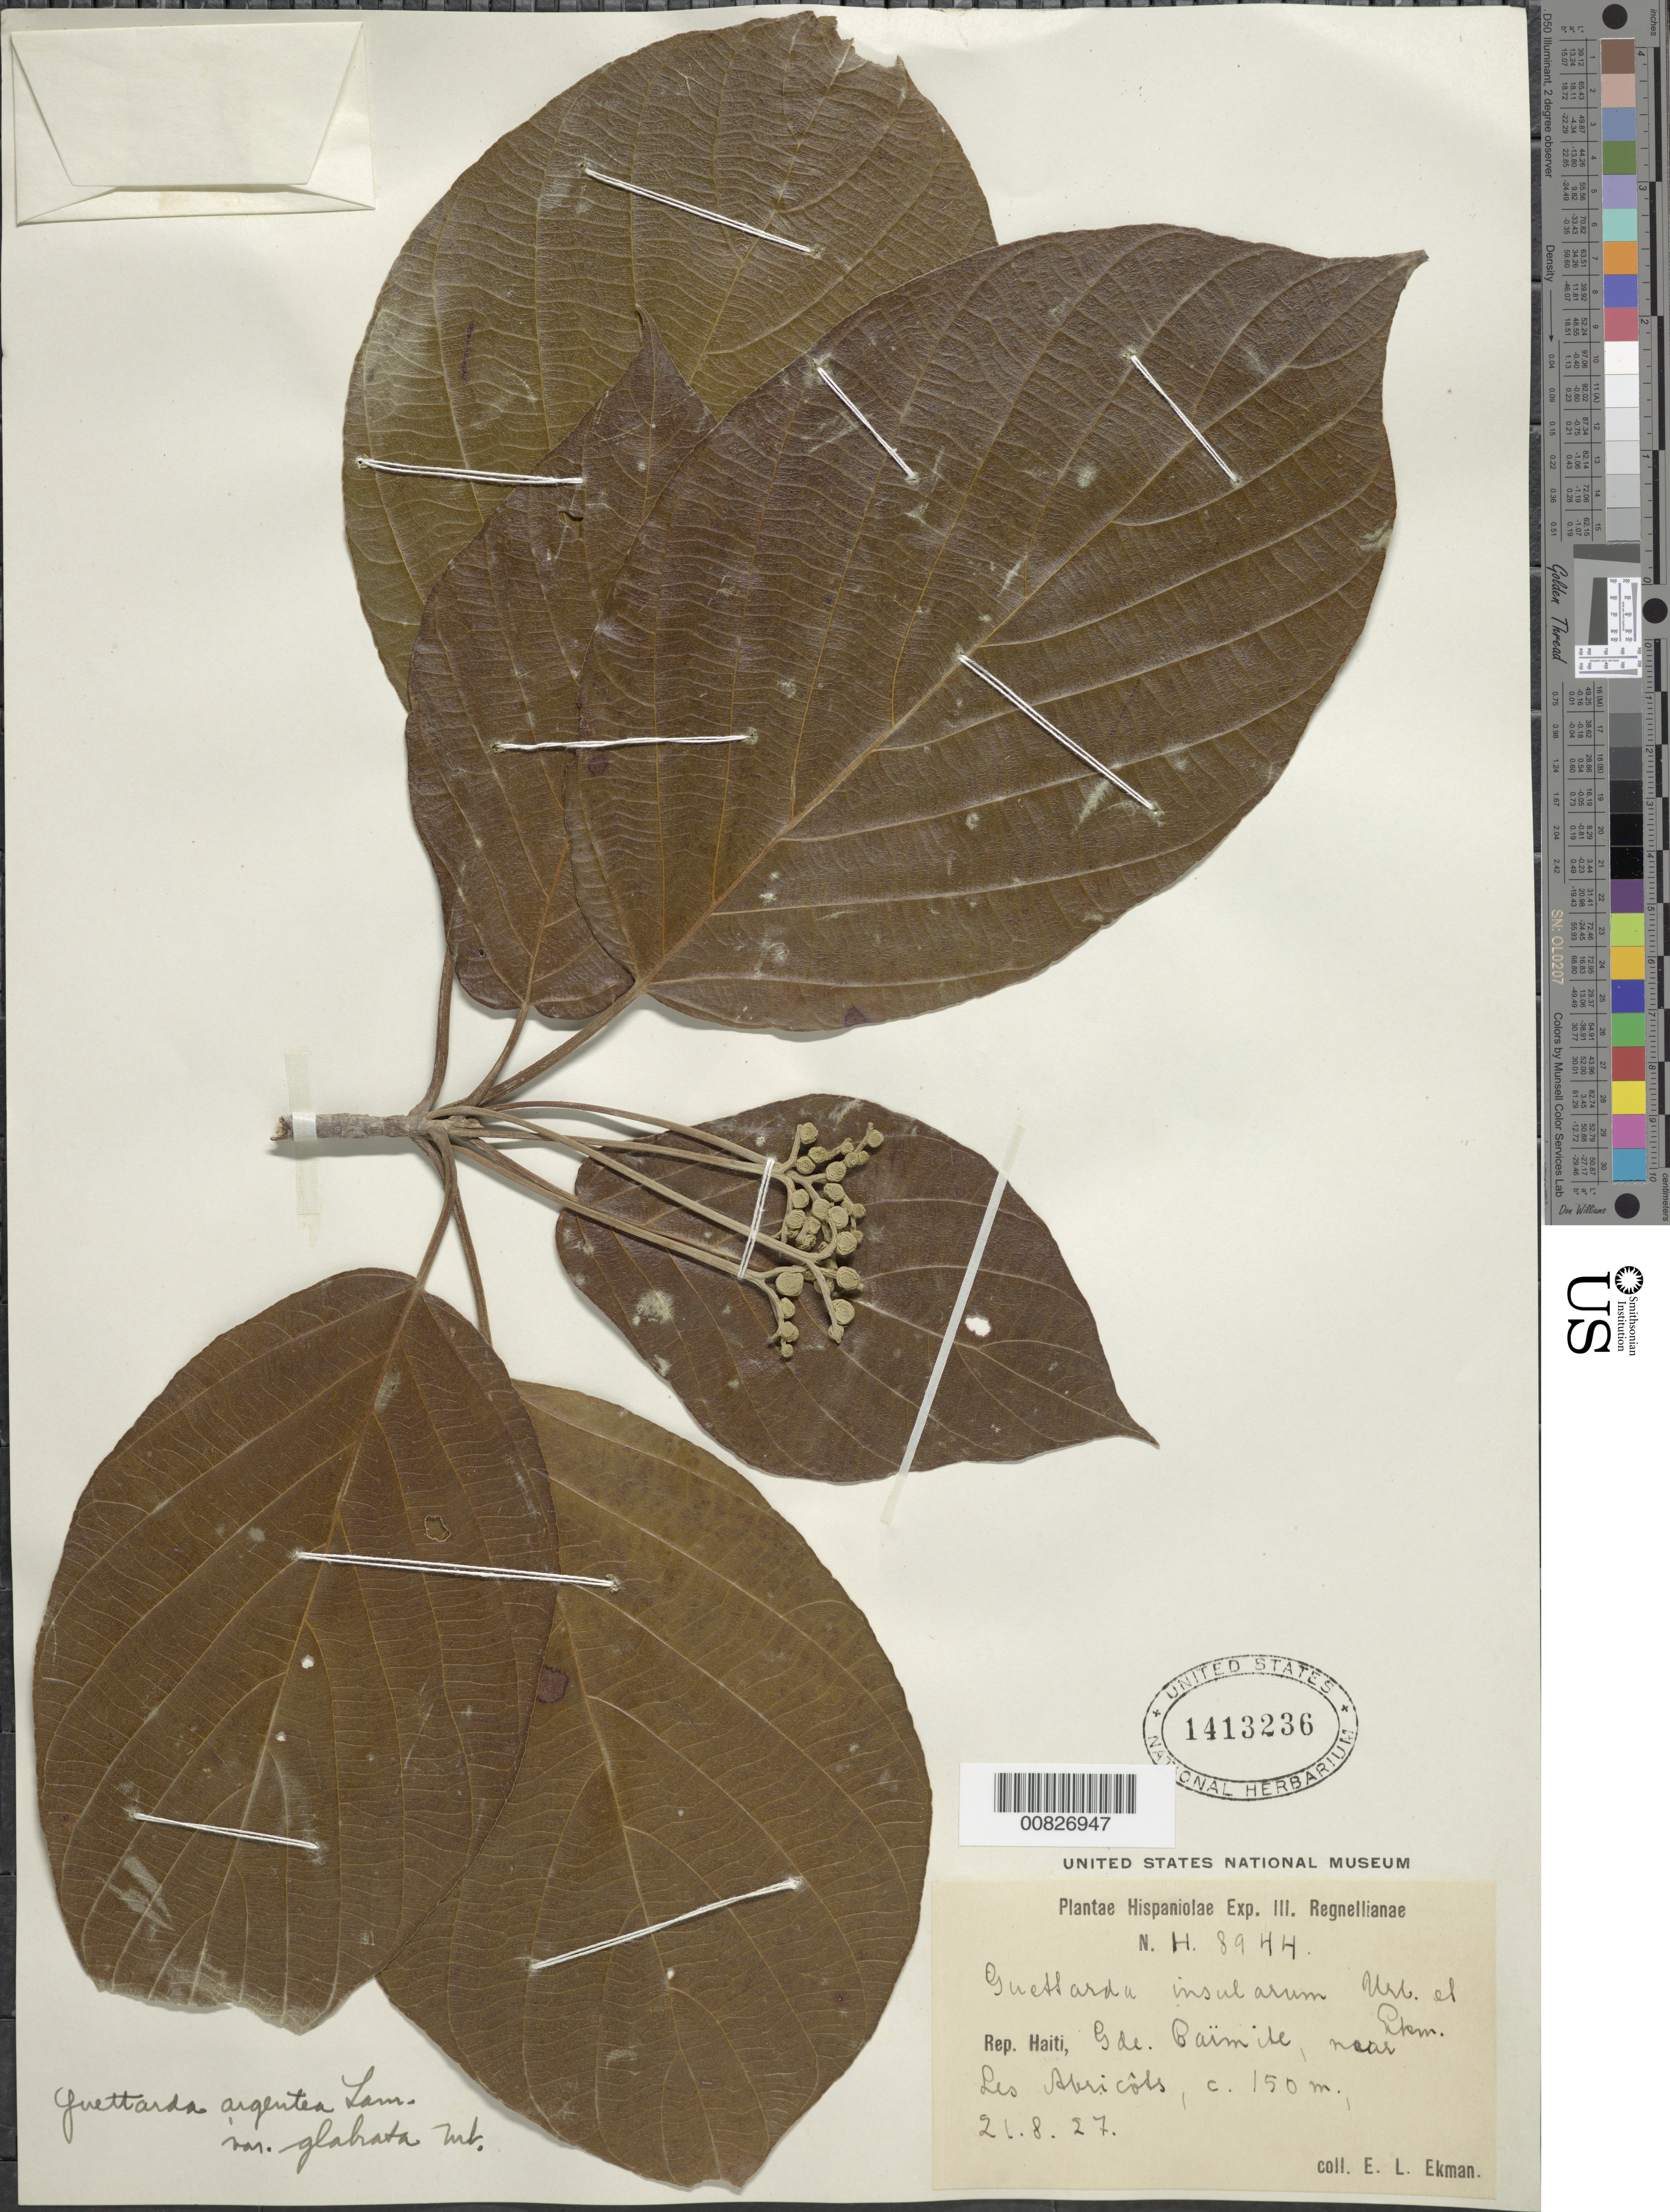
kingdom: Plantae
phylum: Tracheophyta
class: Magnoliopsida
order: Gentianales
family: Rubiaceae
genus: Guettarda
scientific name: Guettarda argentea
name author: Lam.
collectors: E. L. Ekman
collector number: H 8944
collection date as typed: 21 Aug 1927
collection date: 1927-08-21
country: Haiti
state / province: Ouest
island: Hispaniola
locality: Gde. Caïmite, near Les Abricots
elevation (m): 150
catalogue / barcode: US 1413236